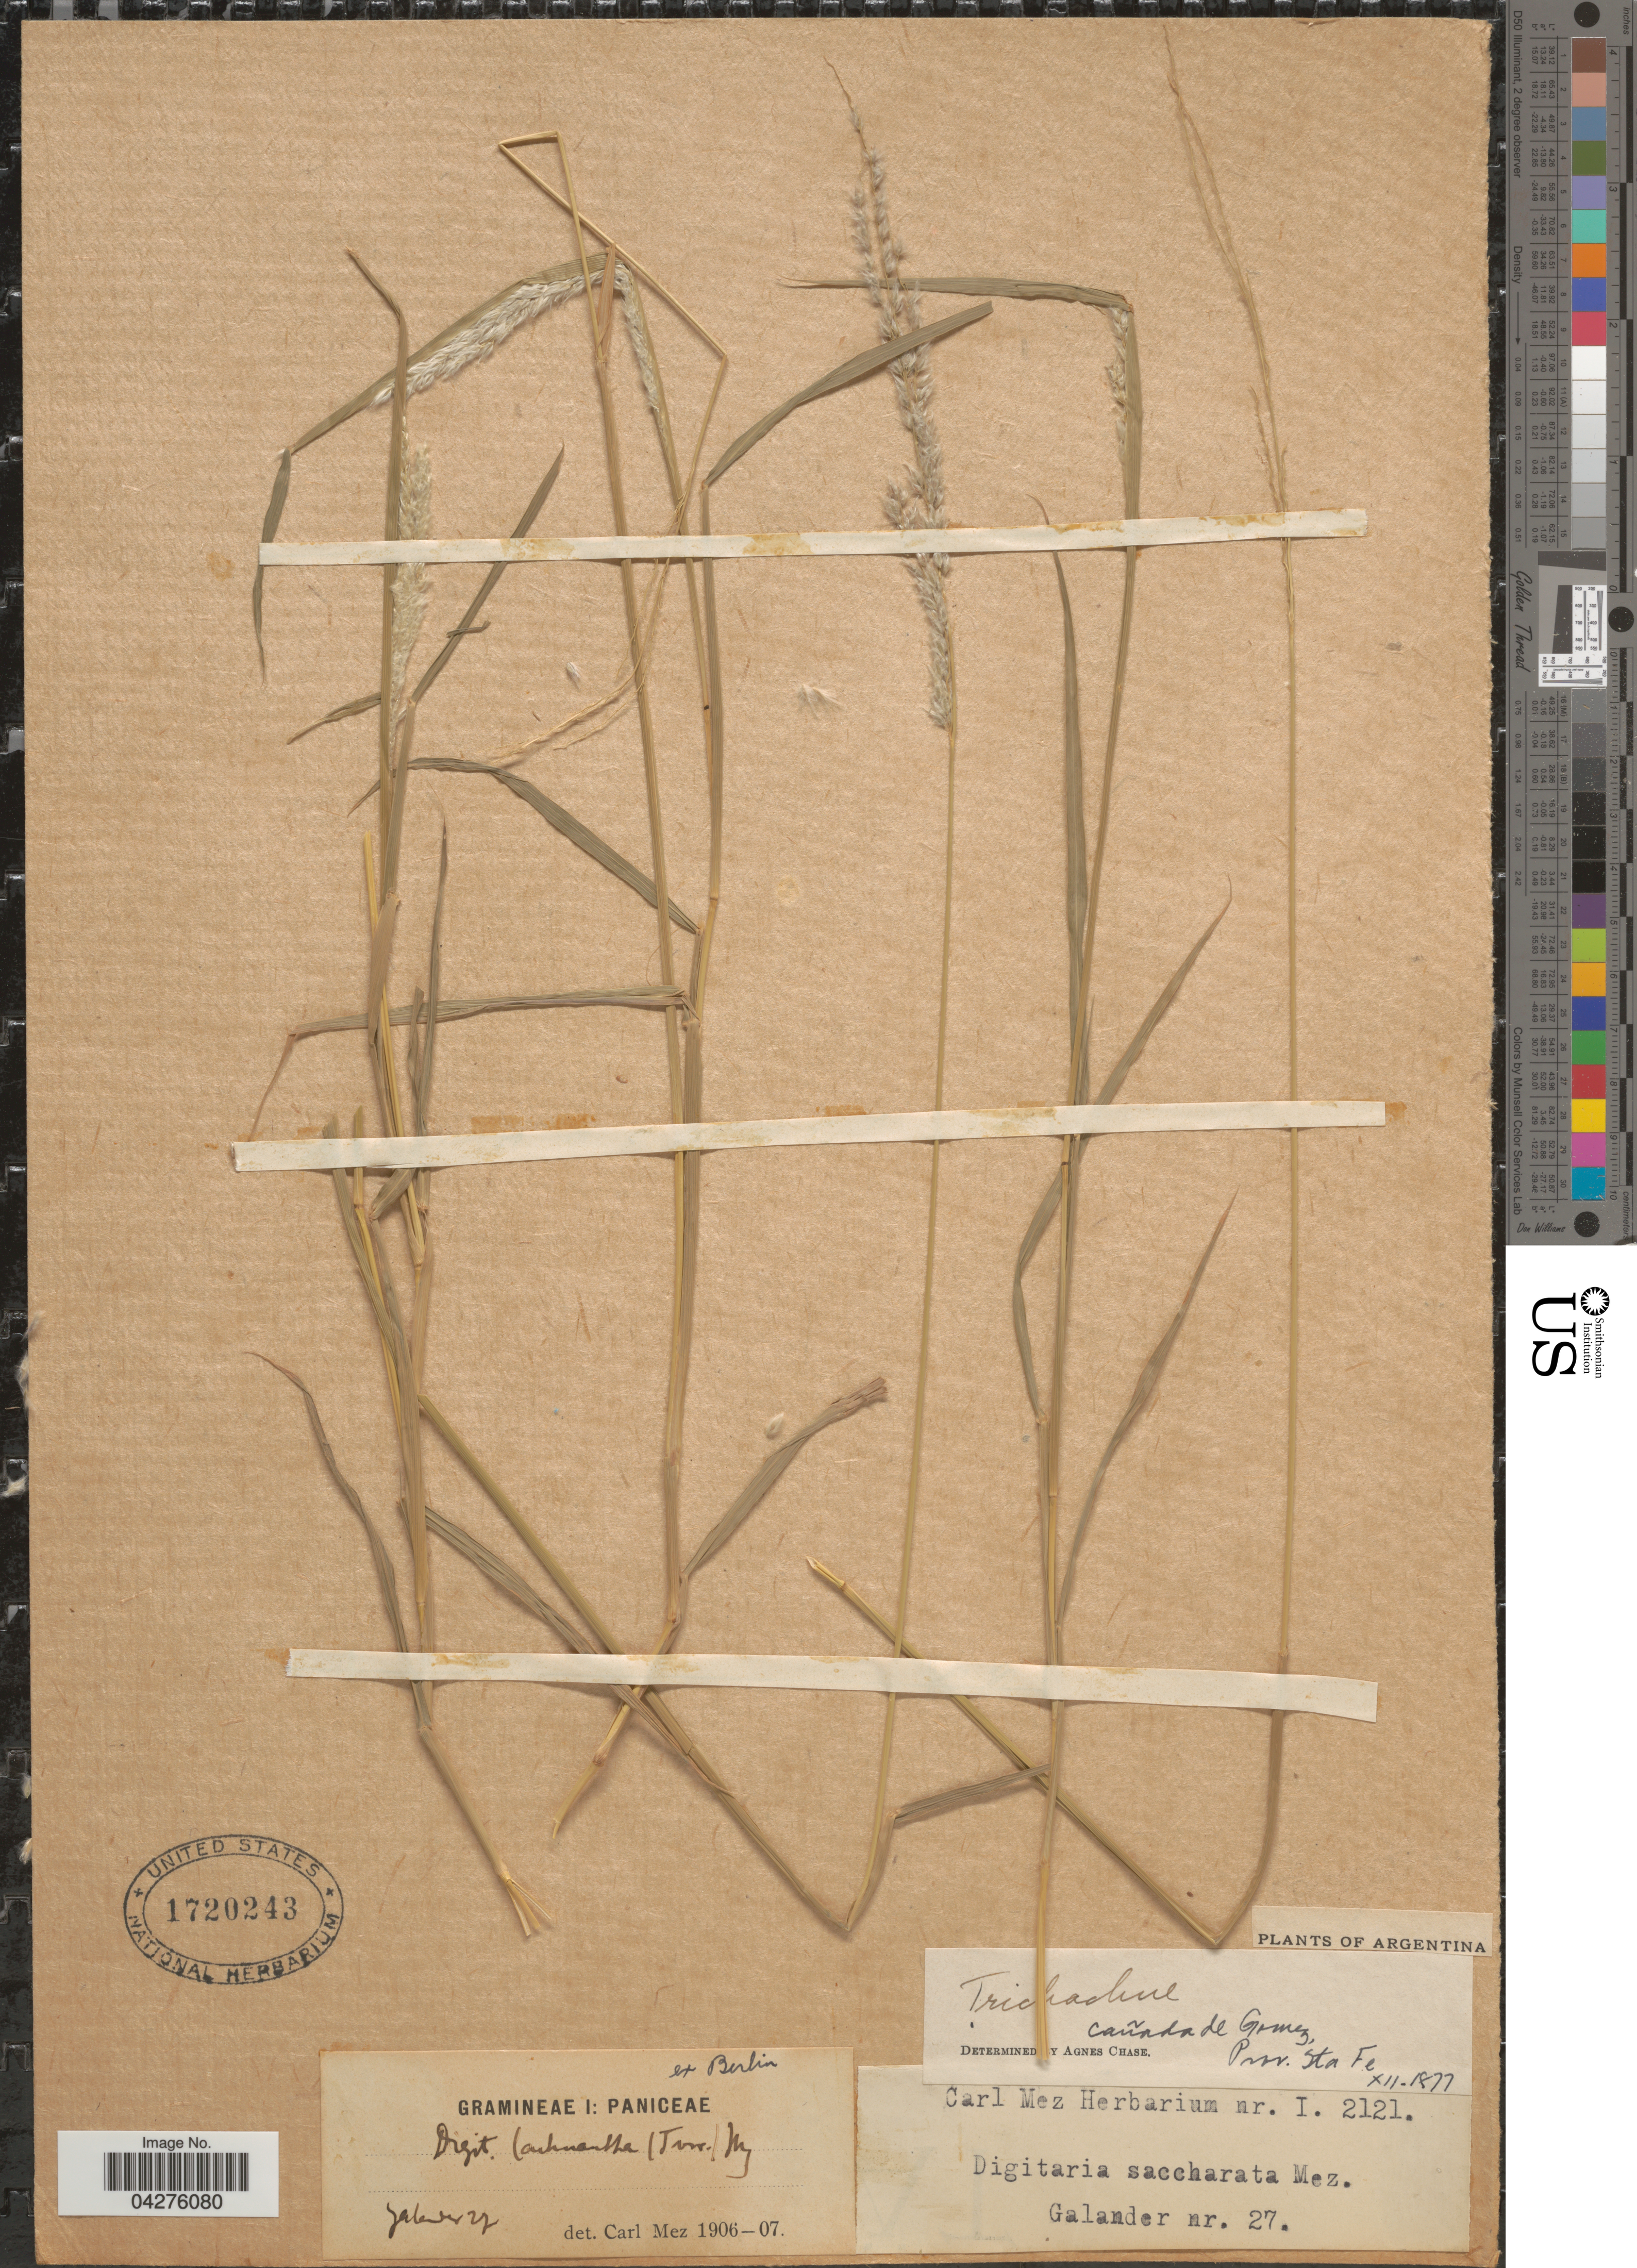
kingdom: Plantae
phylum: Tracheophyta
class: Liliopsida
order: Poales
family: Poaceae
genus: Digitaria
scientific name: Digitaria californica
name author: (Benth.) Henr.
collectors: -. Galander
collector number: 27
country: Argentina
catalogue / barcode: US 1720243